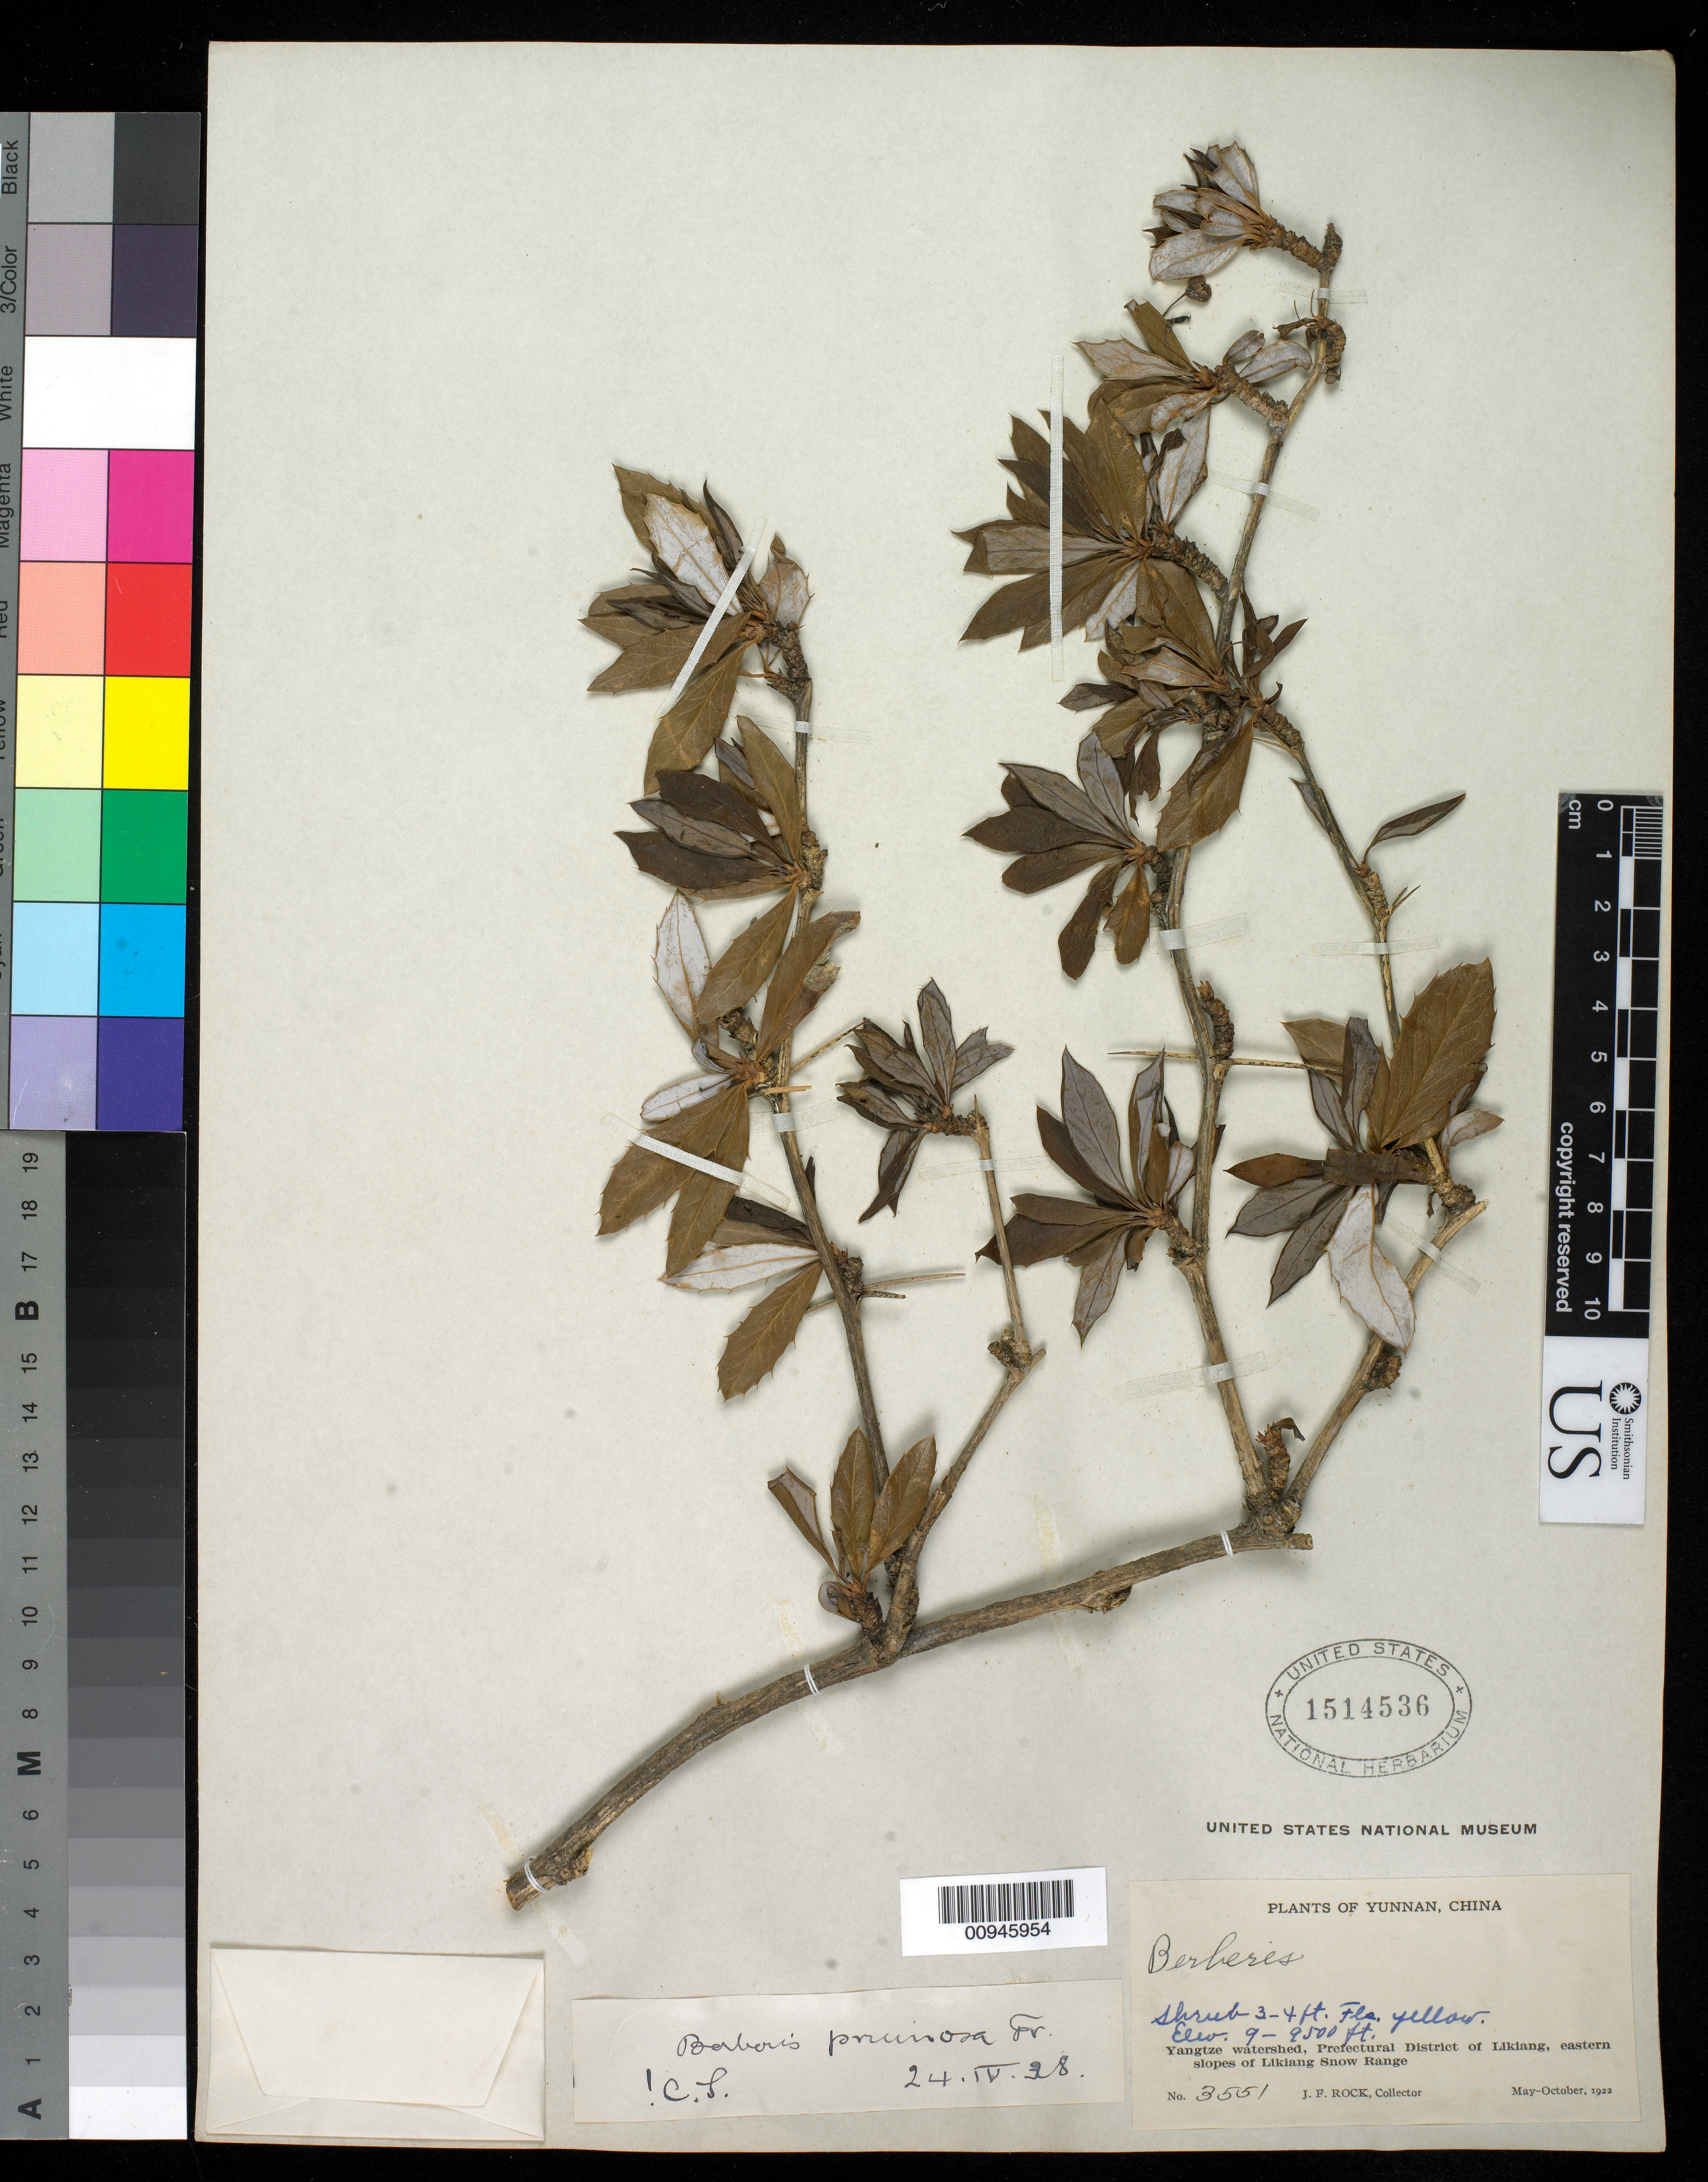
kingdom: Plantae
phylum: Tracheophyta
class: Magnoliopsida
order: Ranunculales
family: Berberidaceae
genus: Berberis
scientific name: Berberis pruinosa var. vitridifolia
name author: C. K. Schneider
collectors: J. F. Rock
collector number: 3551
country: China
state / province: Yunnan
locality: Yangtze watershed, Prefectiural Dist of Likiang, E slopes of Laikiang Snow Range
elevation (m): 2743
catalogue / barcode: US 1514536